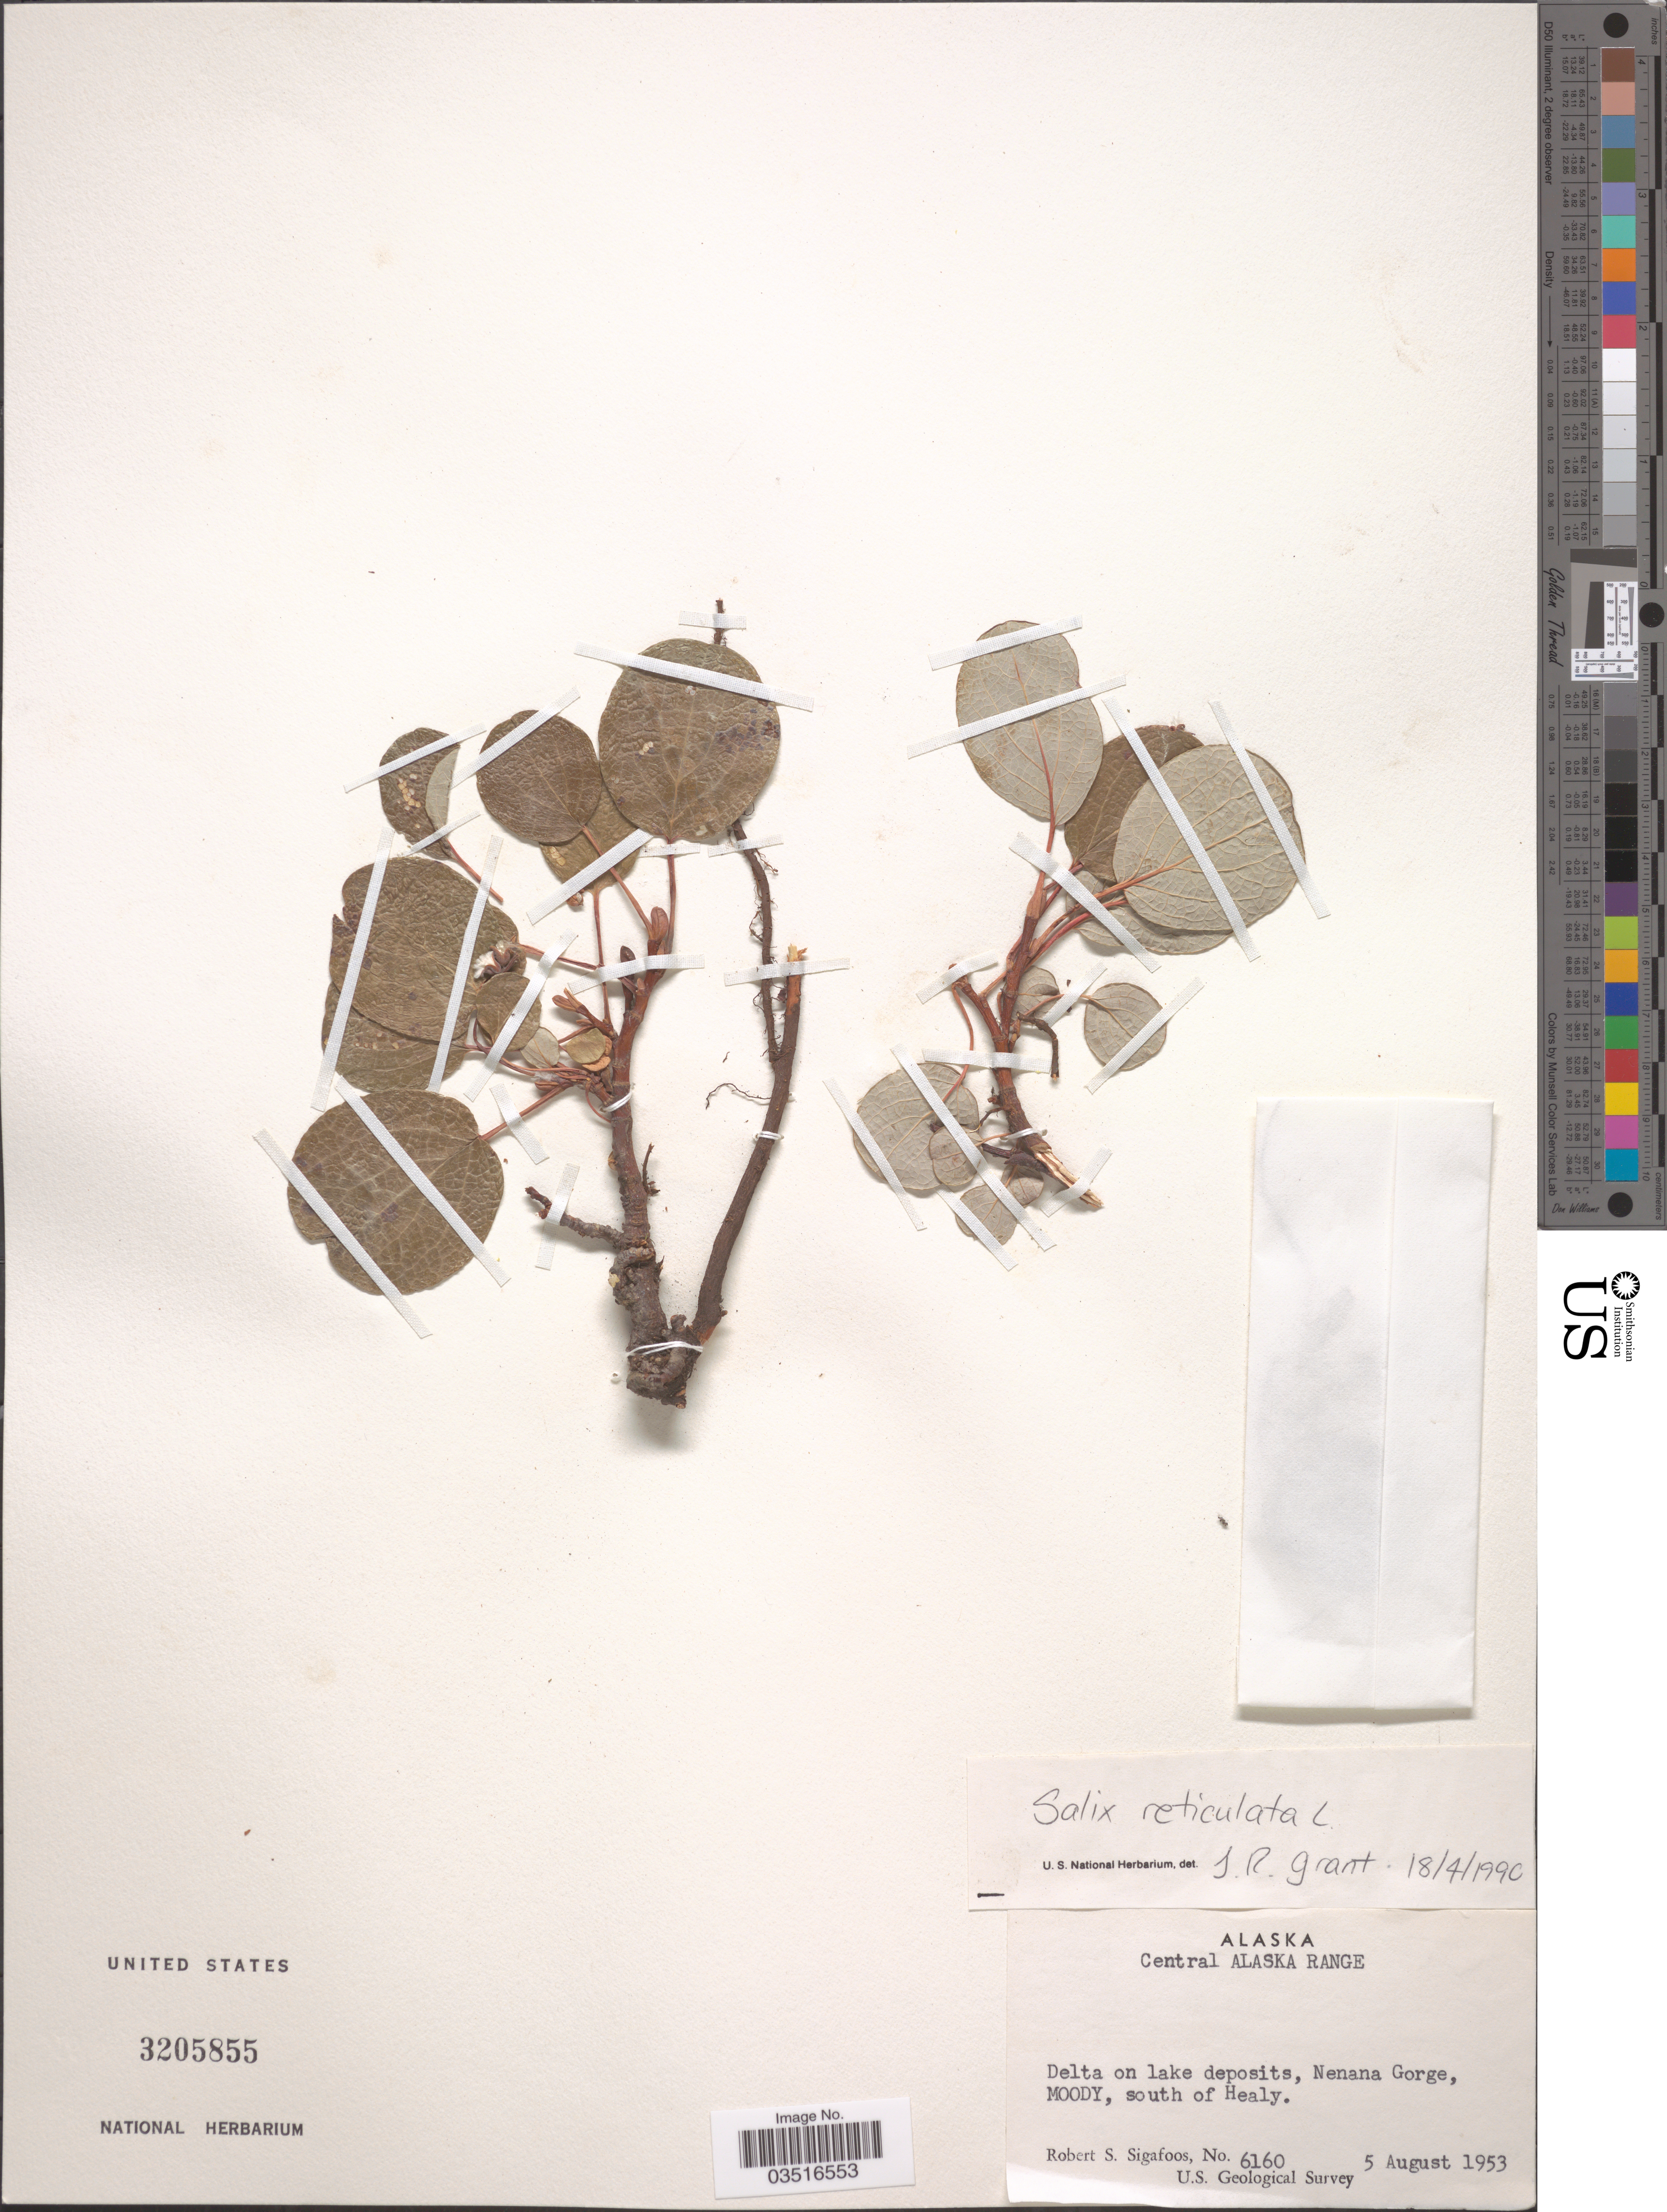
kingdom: Plantae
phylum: Tracheophyta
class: Magnoliopsida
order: Malpighiales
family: Salicaceae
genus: Salix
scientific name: Salix reticulata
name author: L.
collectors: R. Sigafoos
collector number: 6160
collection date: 1953-08-05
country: United States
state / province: Alaska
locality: Central Alaska Range. Delta on lake deposits, Nenana Gorge, Moody, south of Healy.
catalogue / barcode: US 3205855